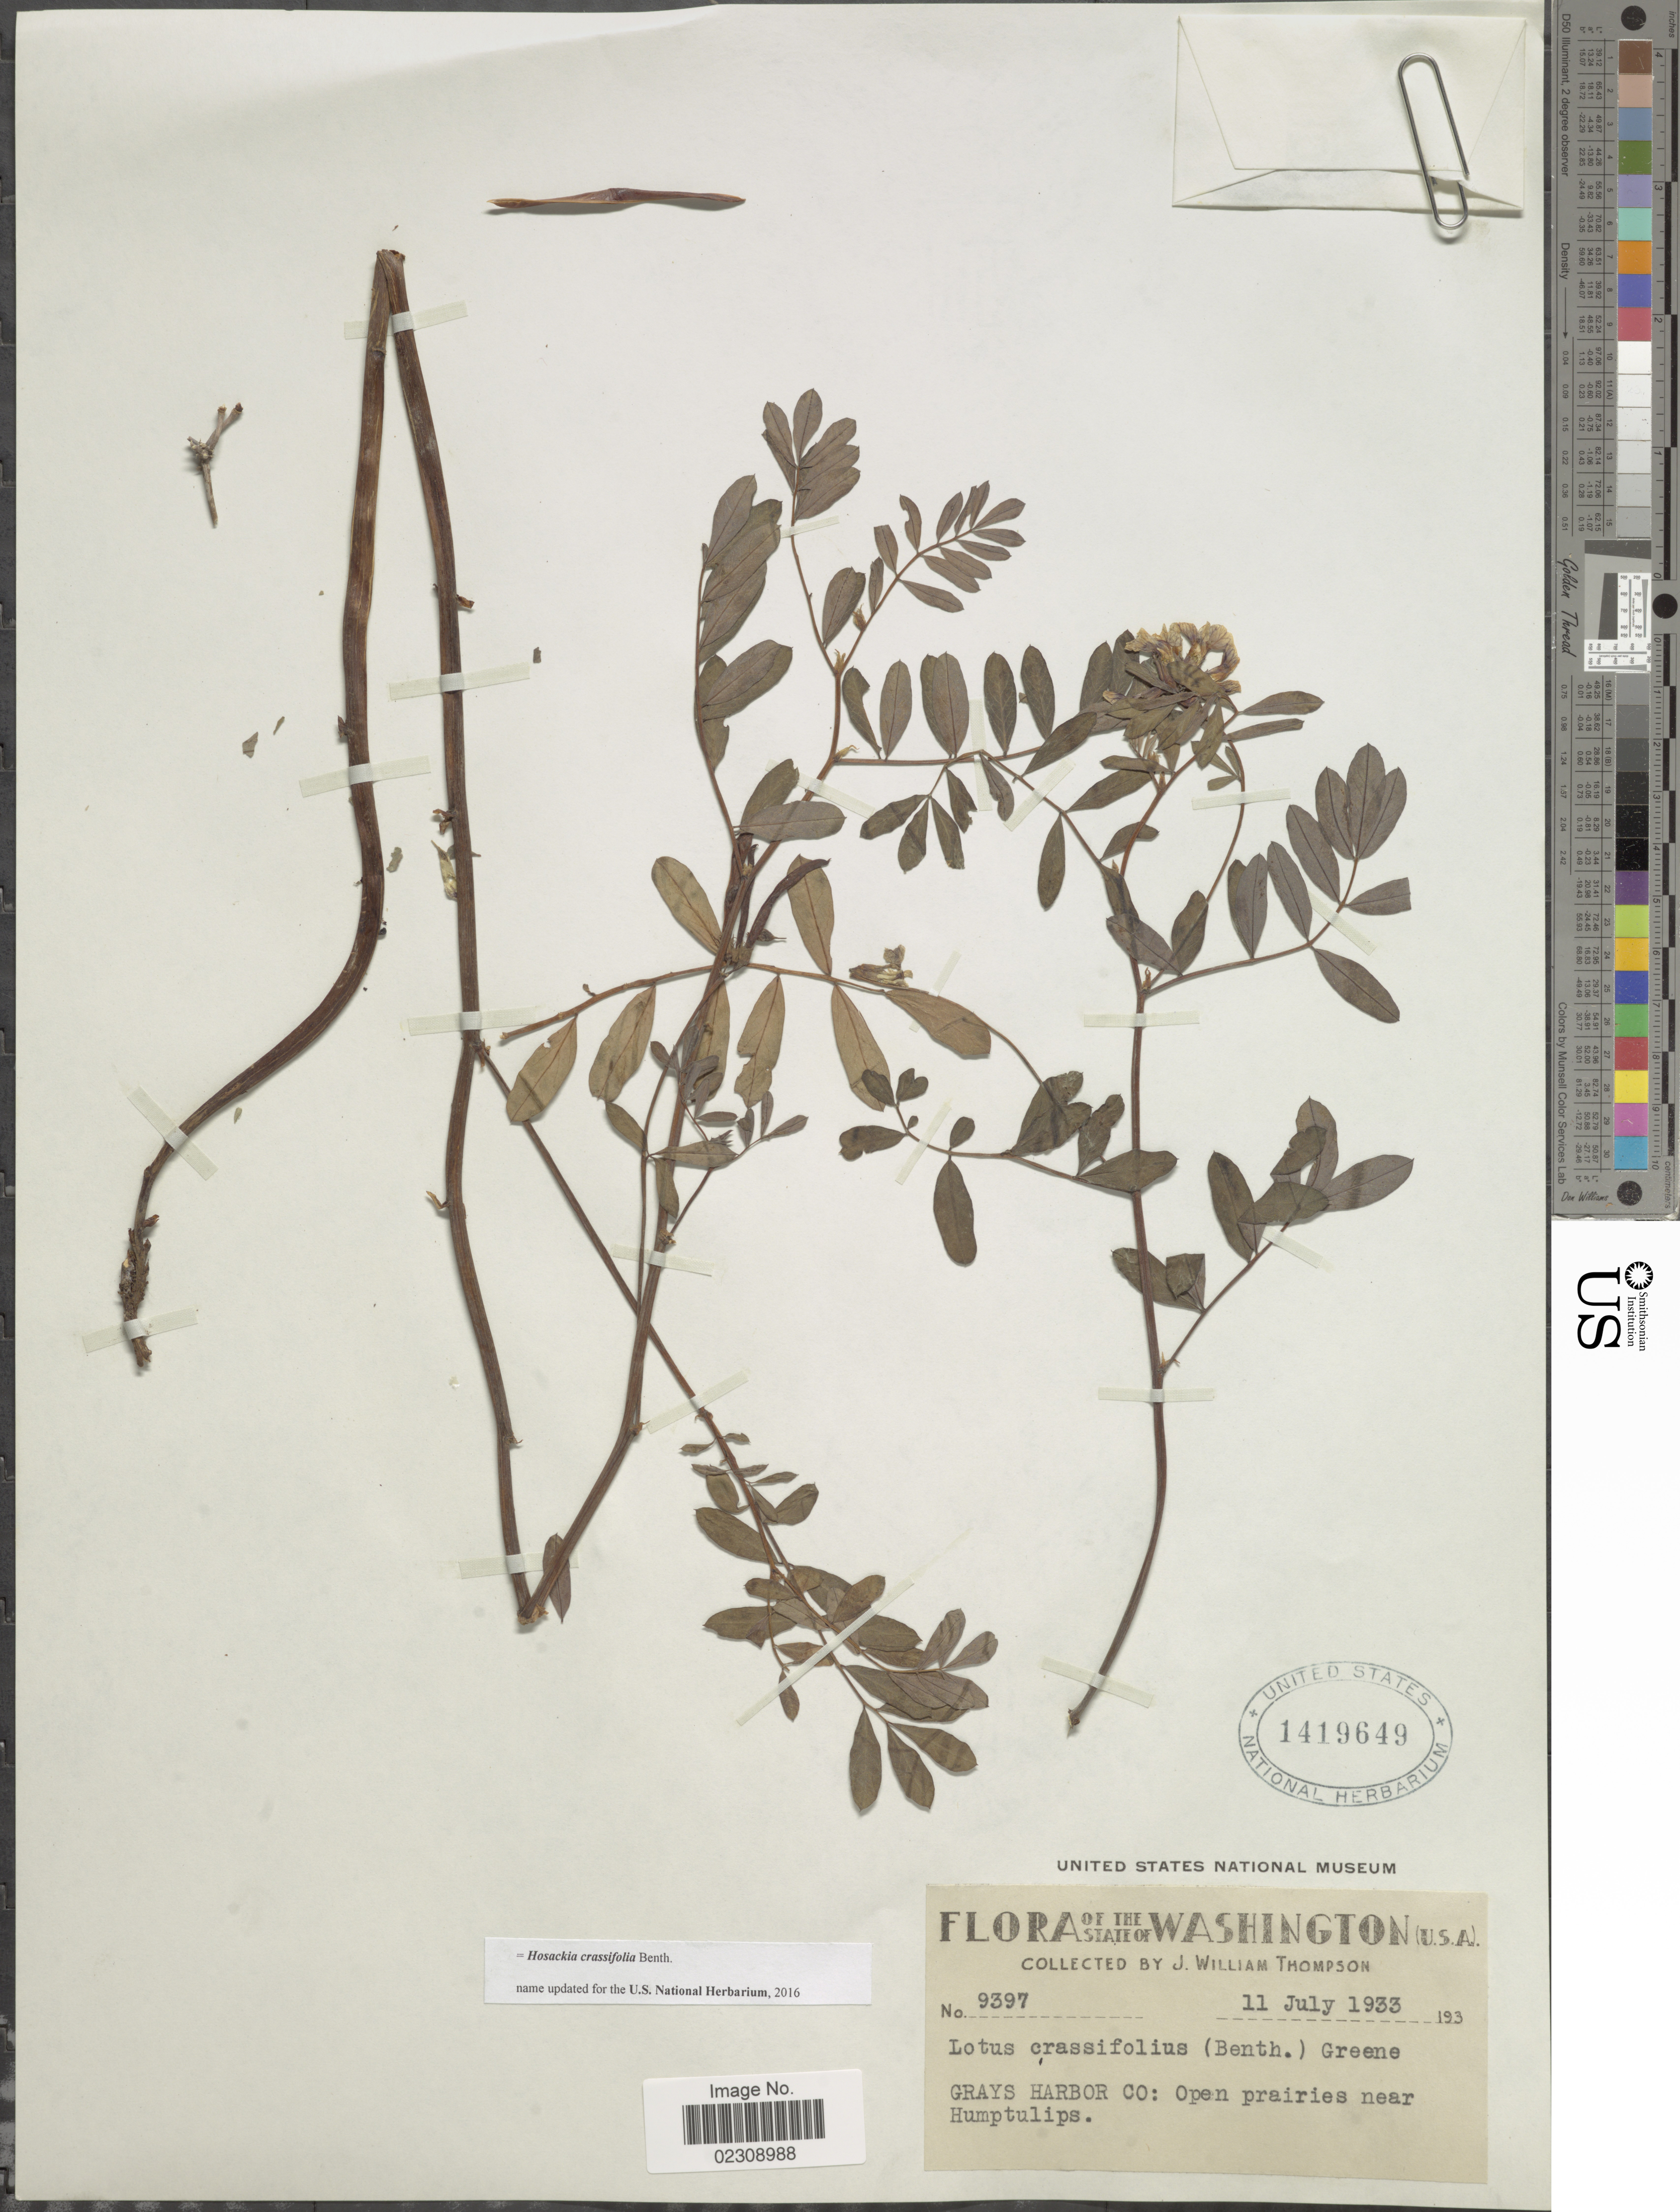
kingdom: Plantae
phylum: Tracheophyta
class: Magnoliopsida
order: Fabales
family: Fabaceae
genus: Hosackia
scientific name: Hosackia crassifolia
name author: Benth.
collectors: J. W. Thompson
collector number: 9397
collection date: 1933-07-11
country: United States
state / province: Washington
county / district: Grays Harbor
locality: Grays Harbor Co: Open prairies near Humptulips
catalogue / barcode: US 1419649